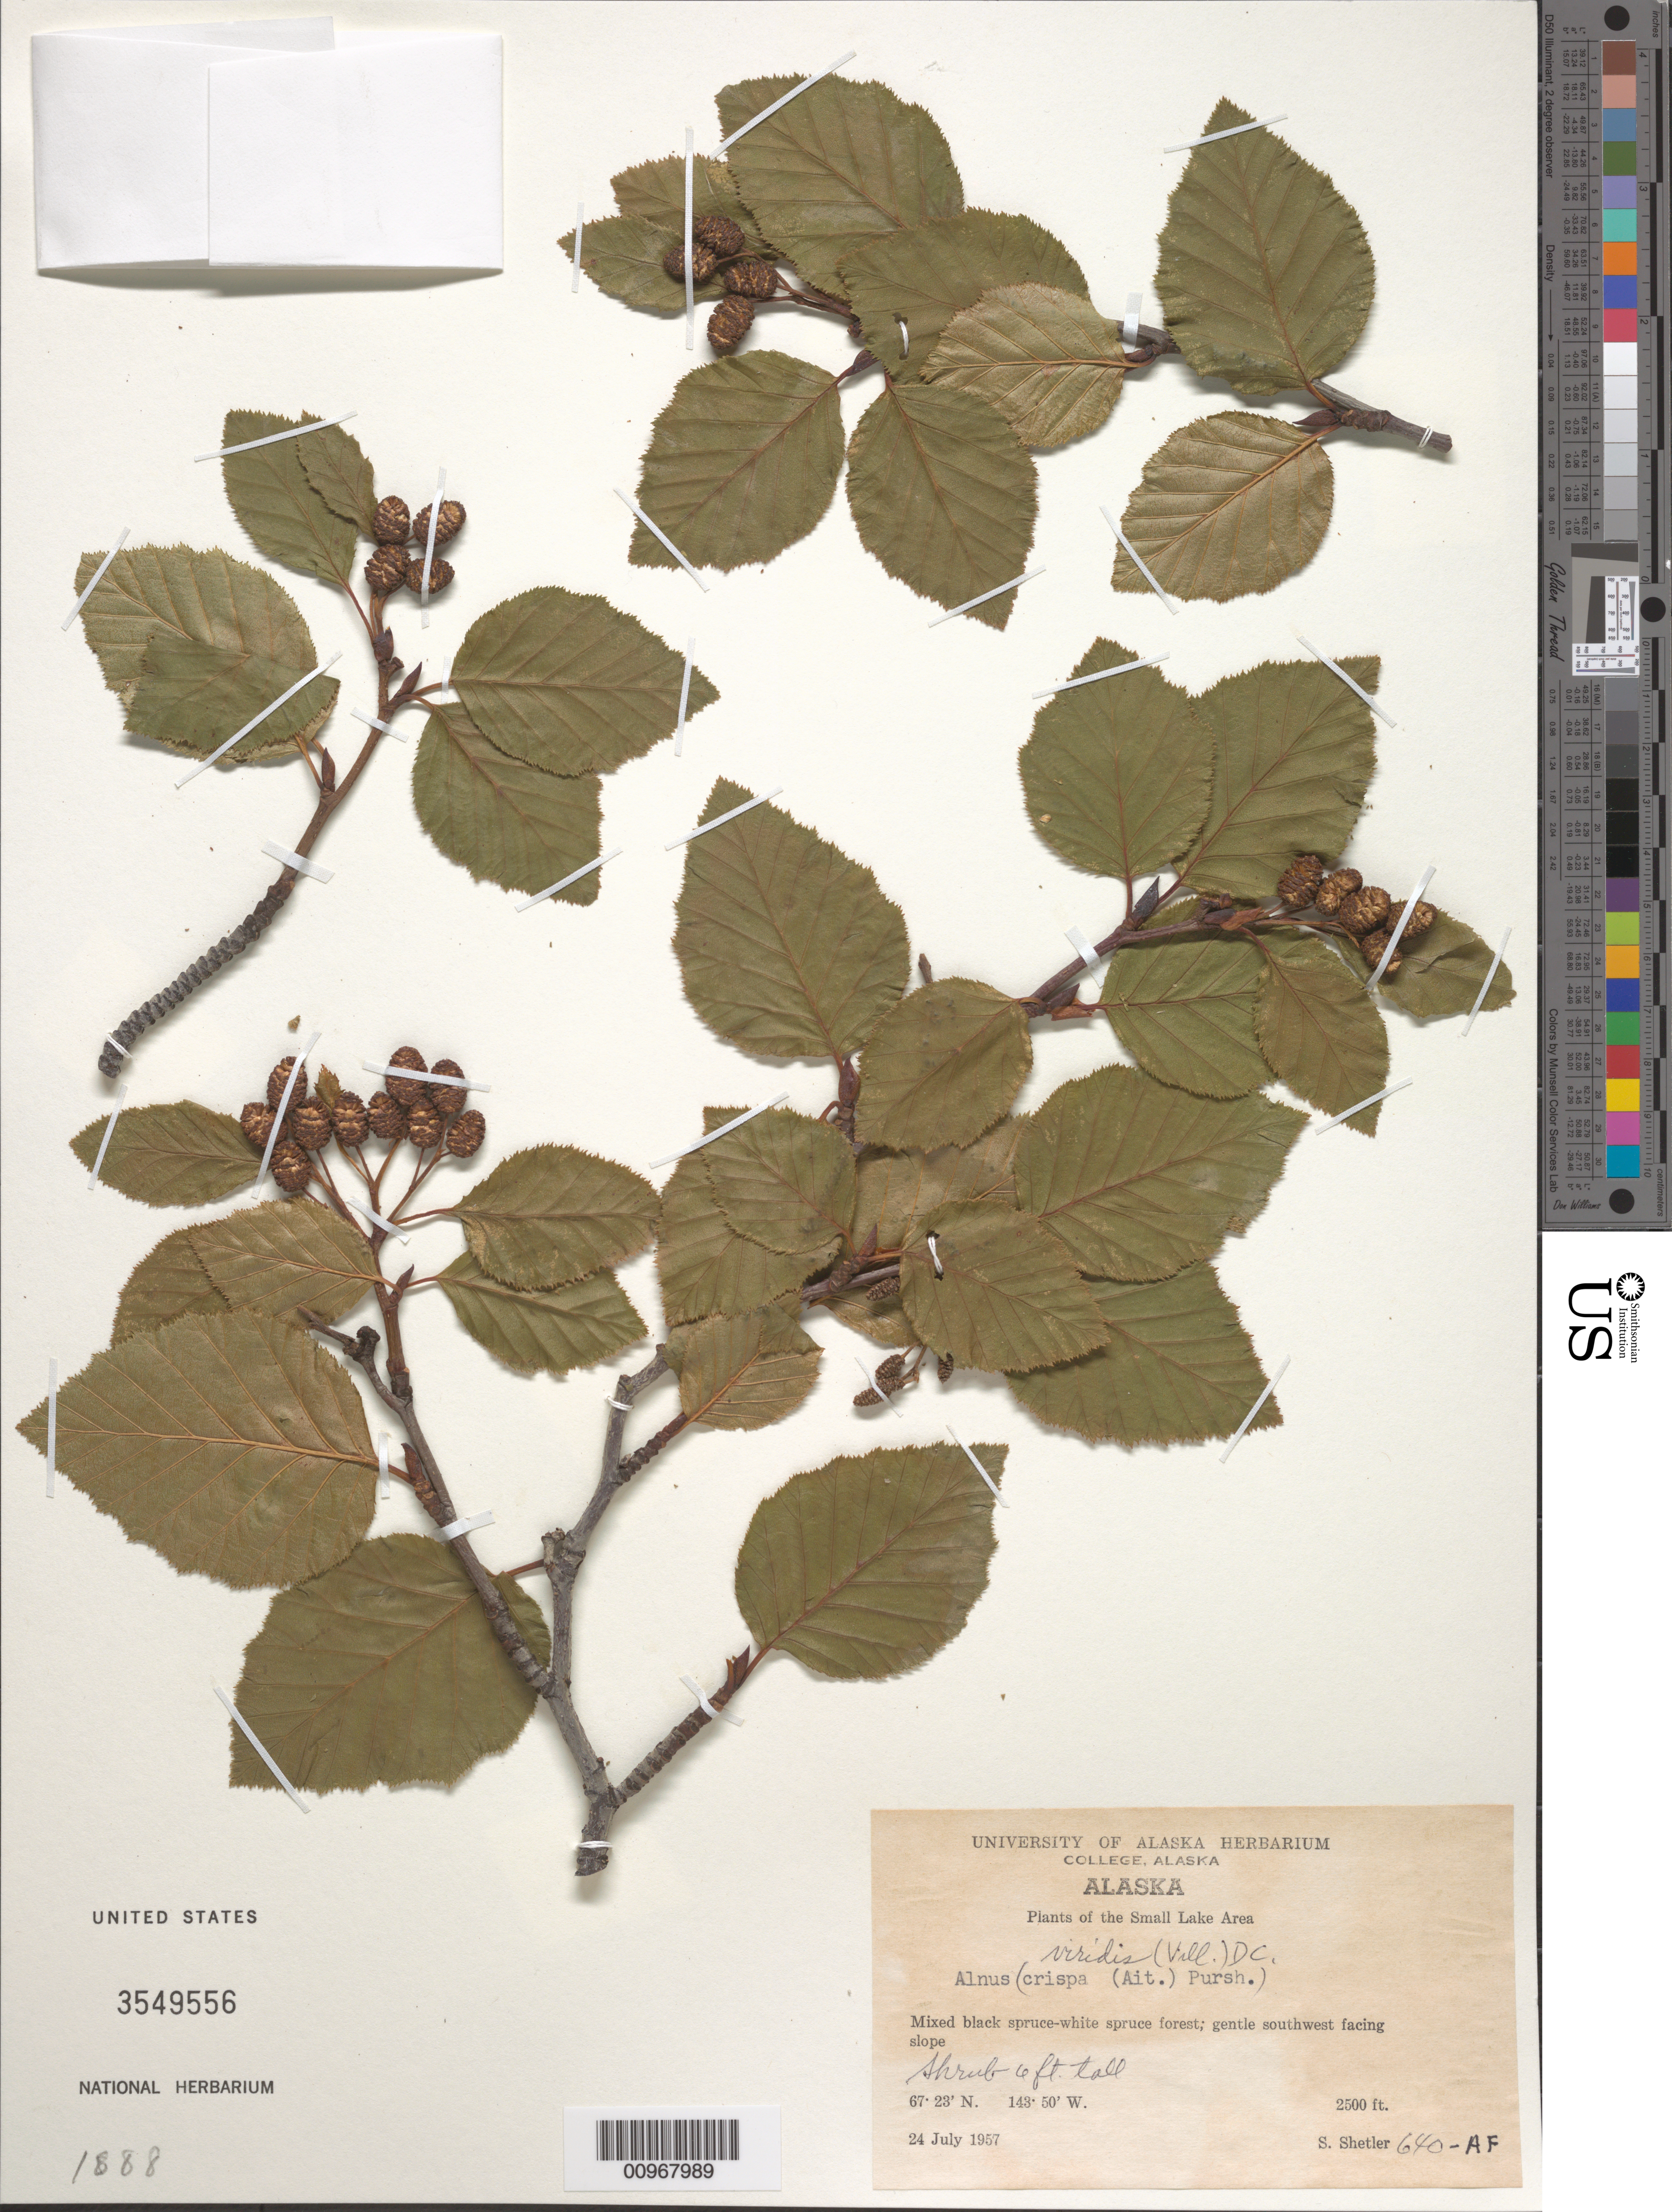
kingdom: Plantae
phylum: Tracheophyta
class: Magnoliopsida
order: Fagales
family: Betulaceae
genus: Alnus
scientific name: Alnus viridis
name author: (Chaix) DC.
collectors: S. Shetler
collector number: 640-AF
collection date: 1957-07-24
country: United States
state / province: Alaska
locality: Small Lake Area. Gentle southwest facing slope.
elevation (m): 762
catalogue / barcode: US 3549556